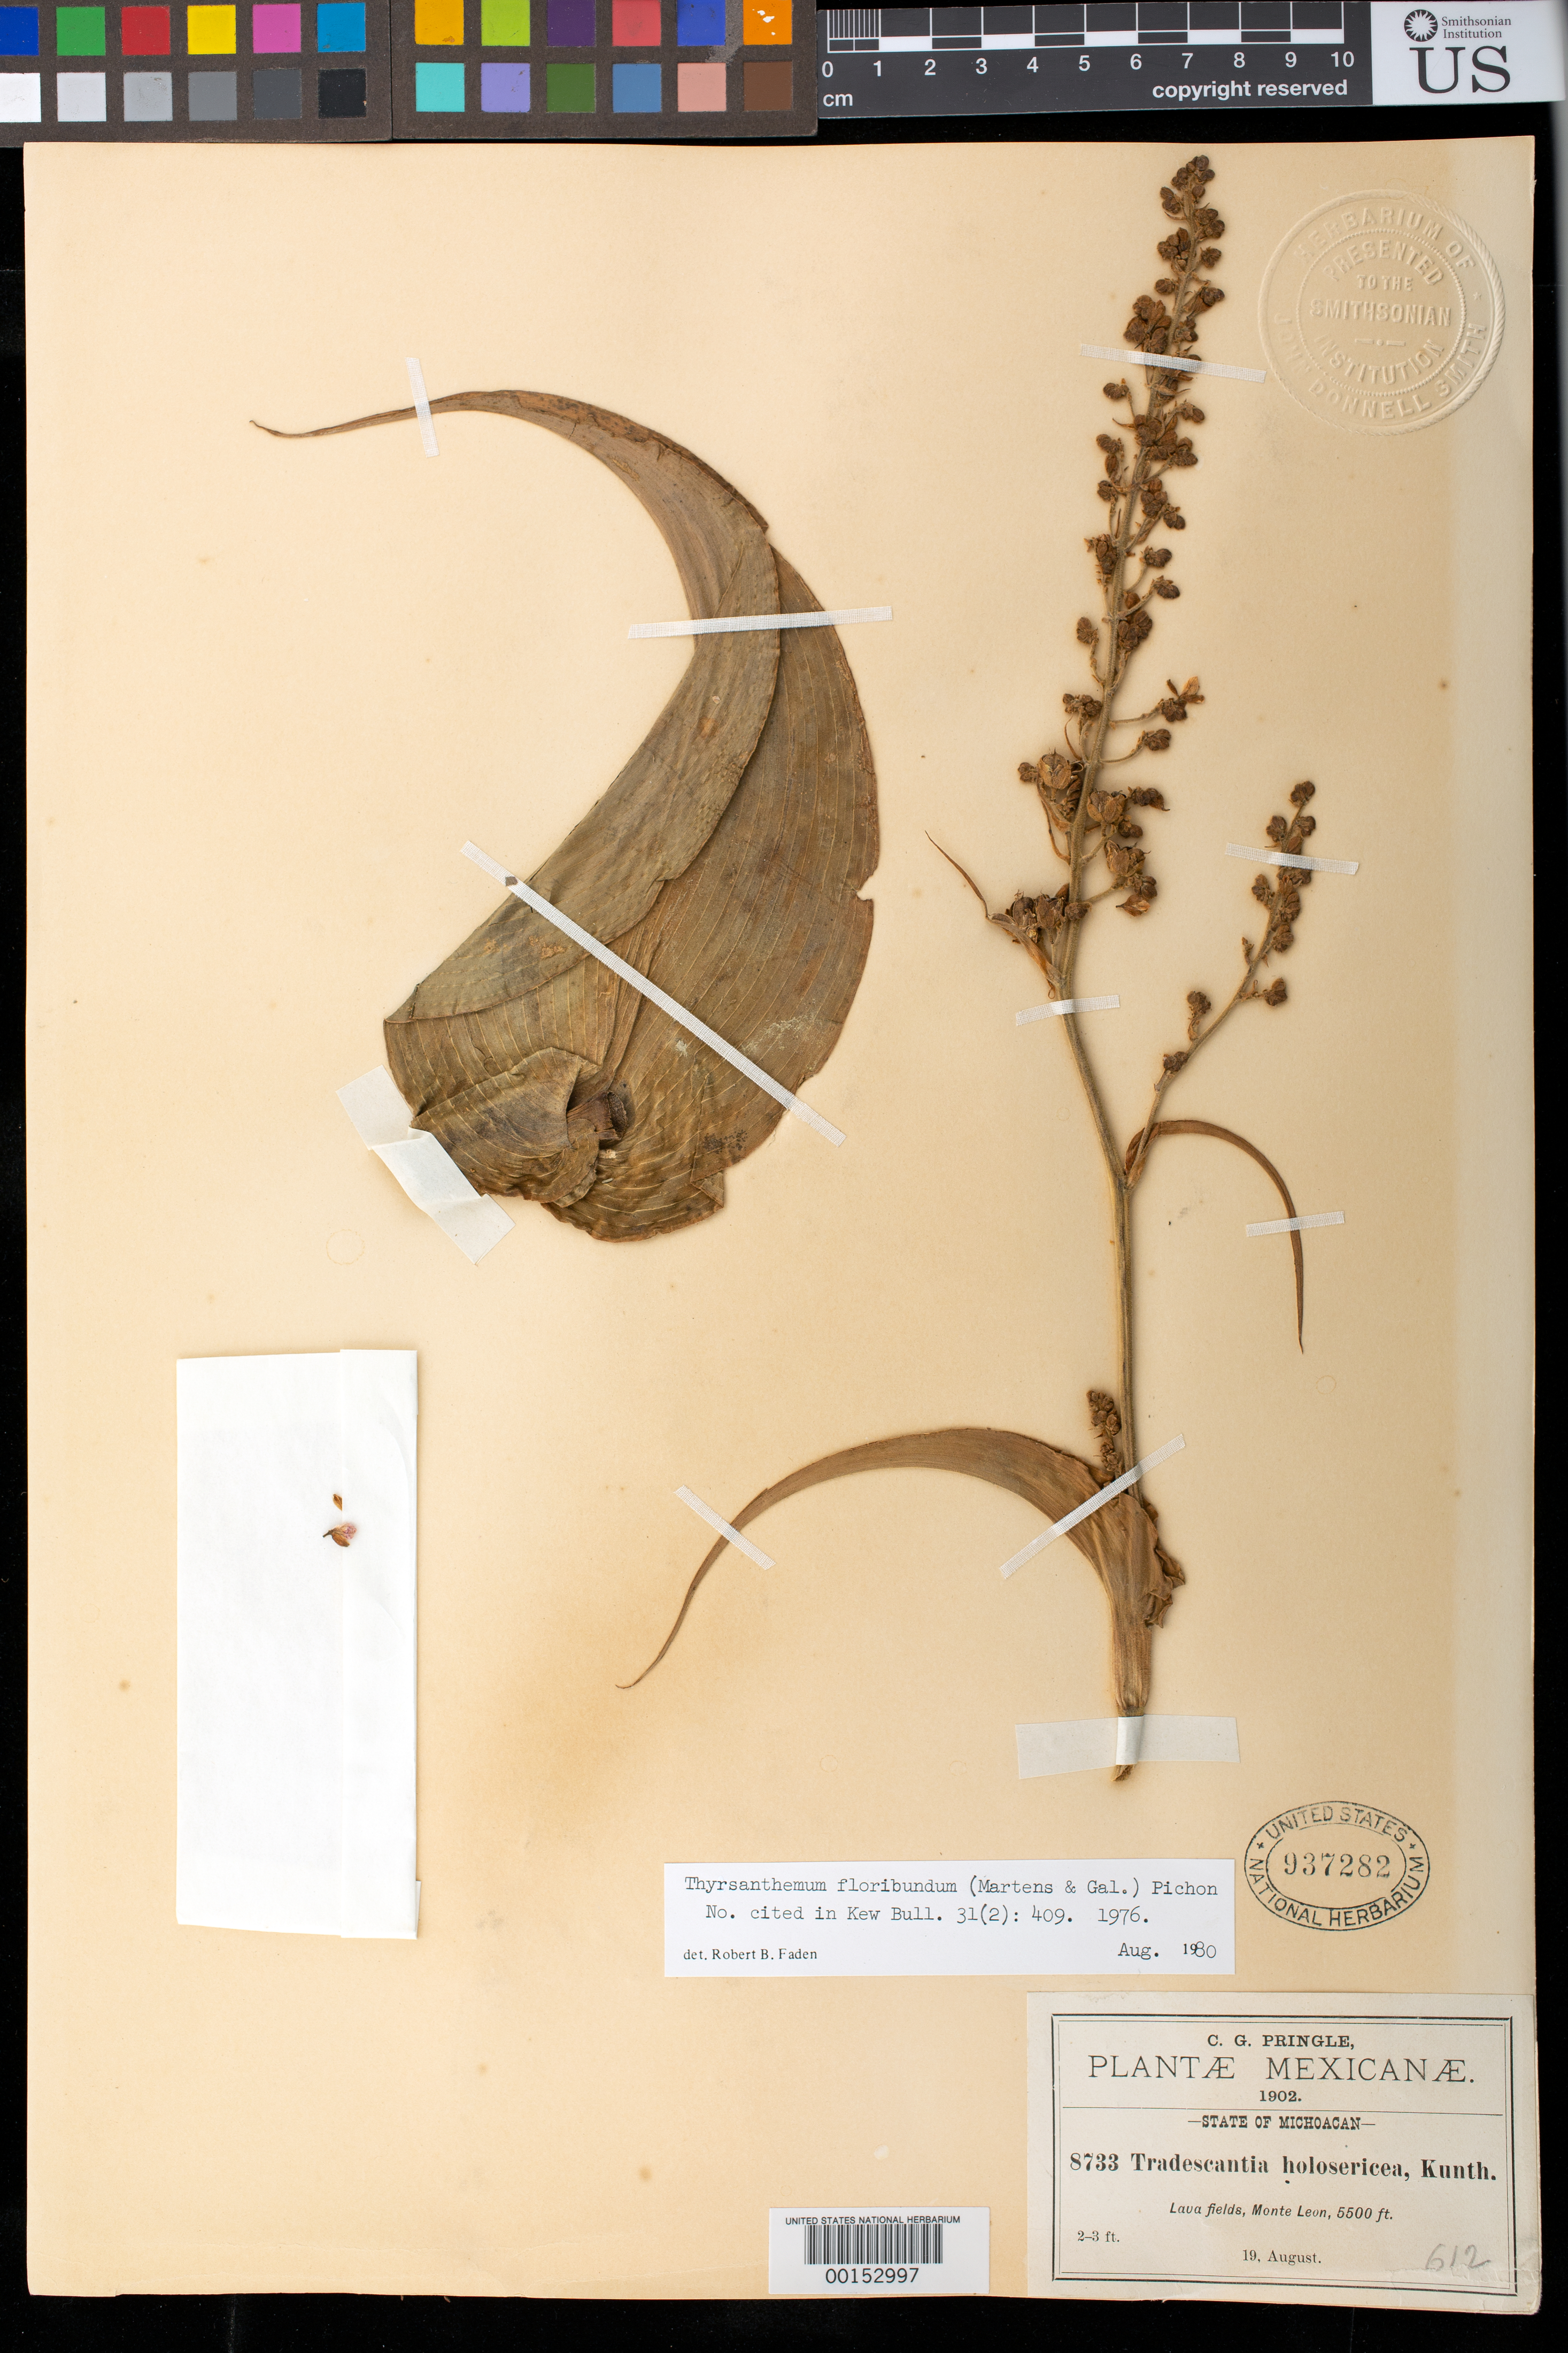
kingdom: Plantae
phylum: Tracheophyta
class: Liliopsida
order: Commelinales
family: Commelinaceae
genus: Thyrsanthemum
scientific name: Thyrsanthemum floribundum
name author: (M. Martens & Galeotti) Pichon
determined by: Faden, Robert B., (US), Smithsonian Institution - National Museum of Natural History (UNITED STATES)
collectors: C. G. Pringle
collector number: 8733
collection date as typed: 19 Aug 1902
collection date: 1902-08-19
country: Mexico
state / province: Michoacán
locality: Monte Leon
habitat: Lava fields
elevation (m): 1678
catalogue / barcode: US 937282